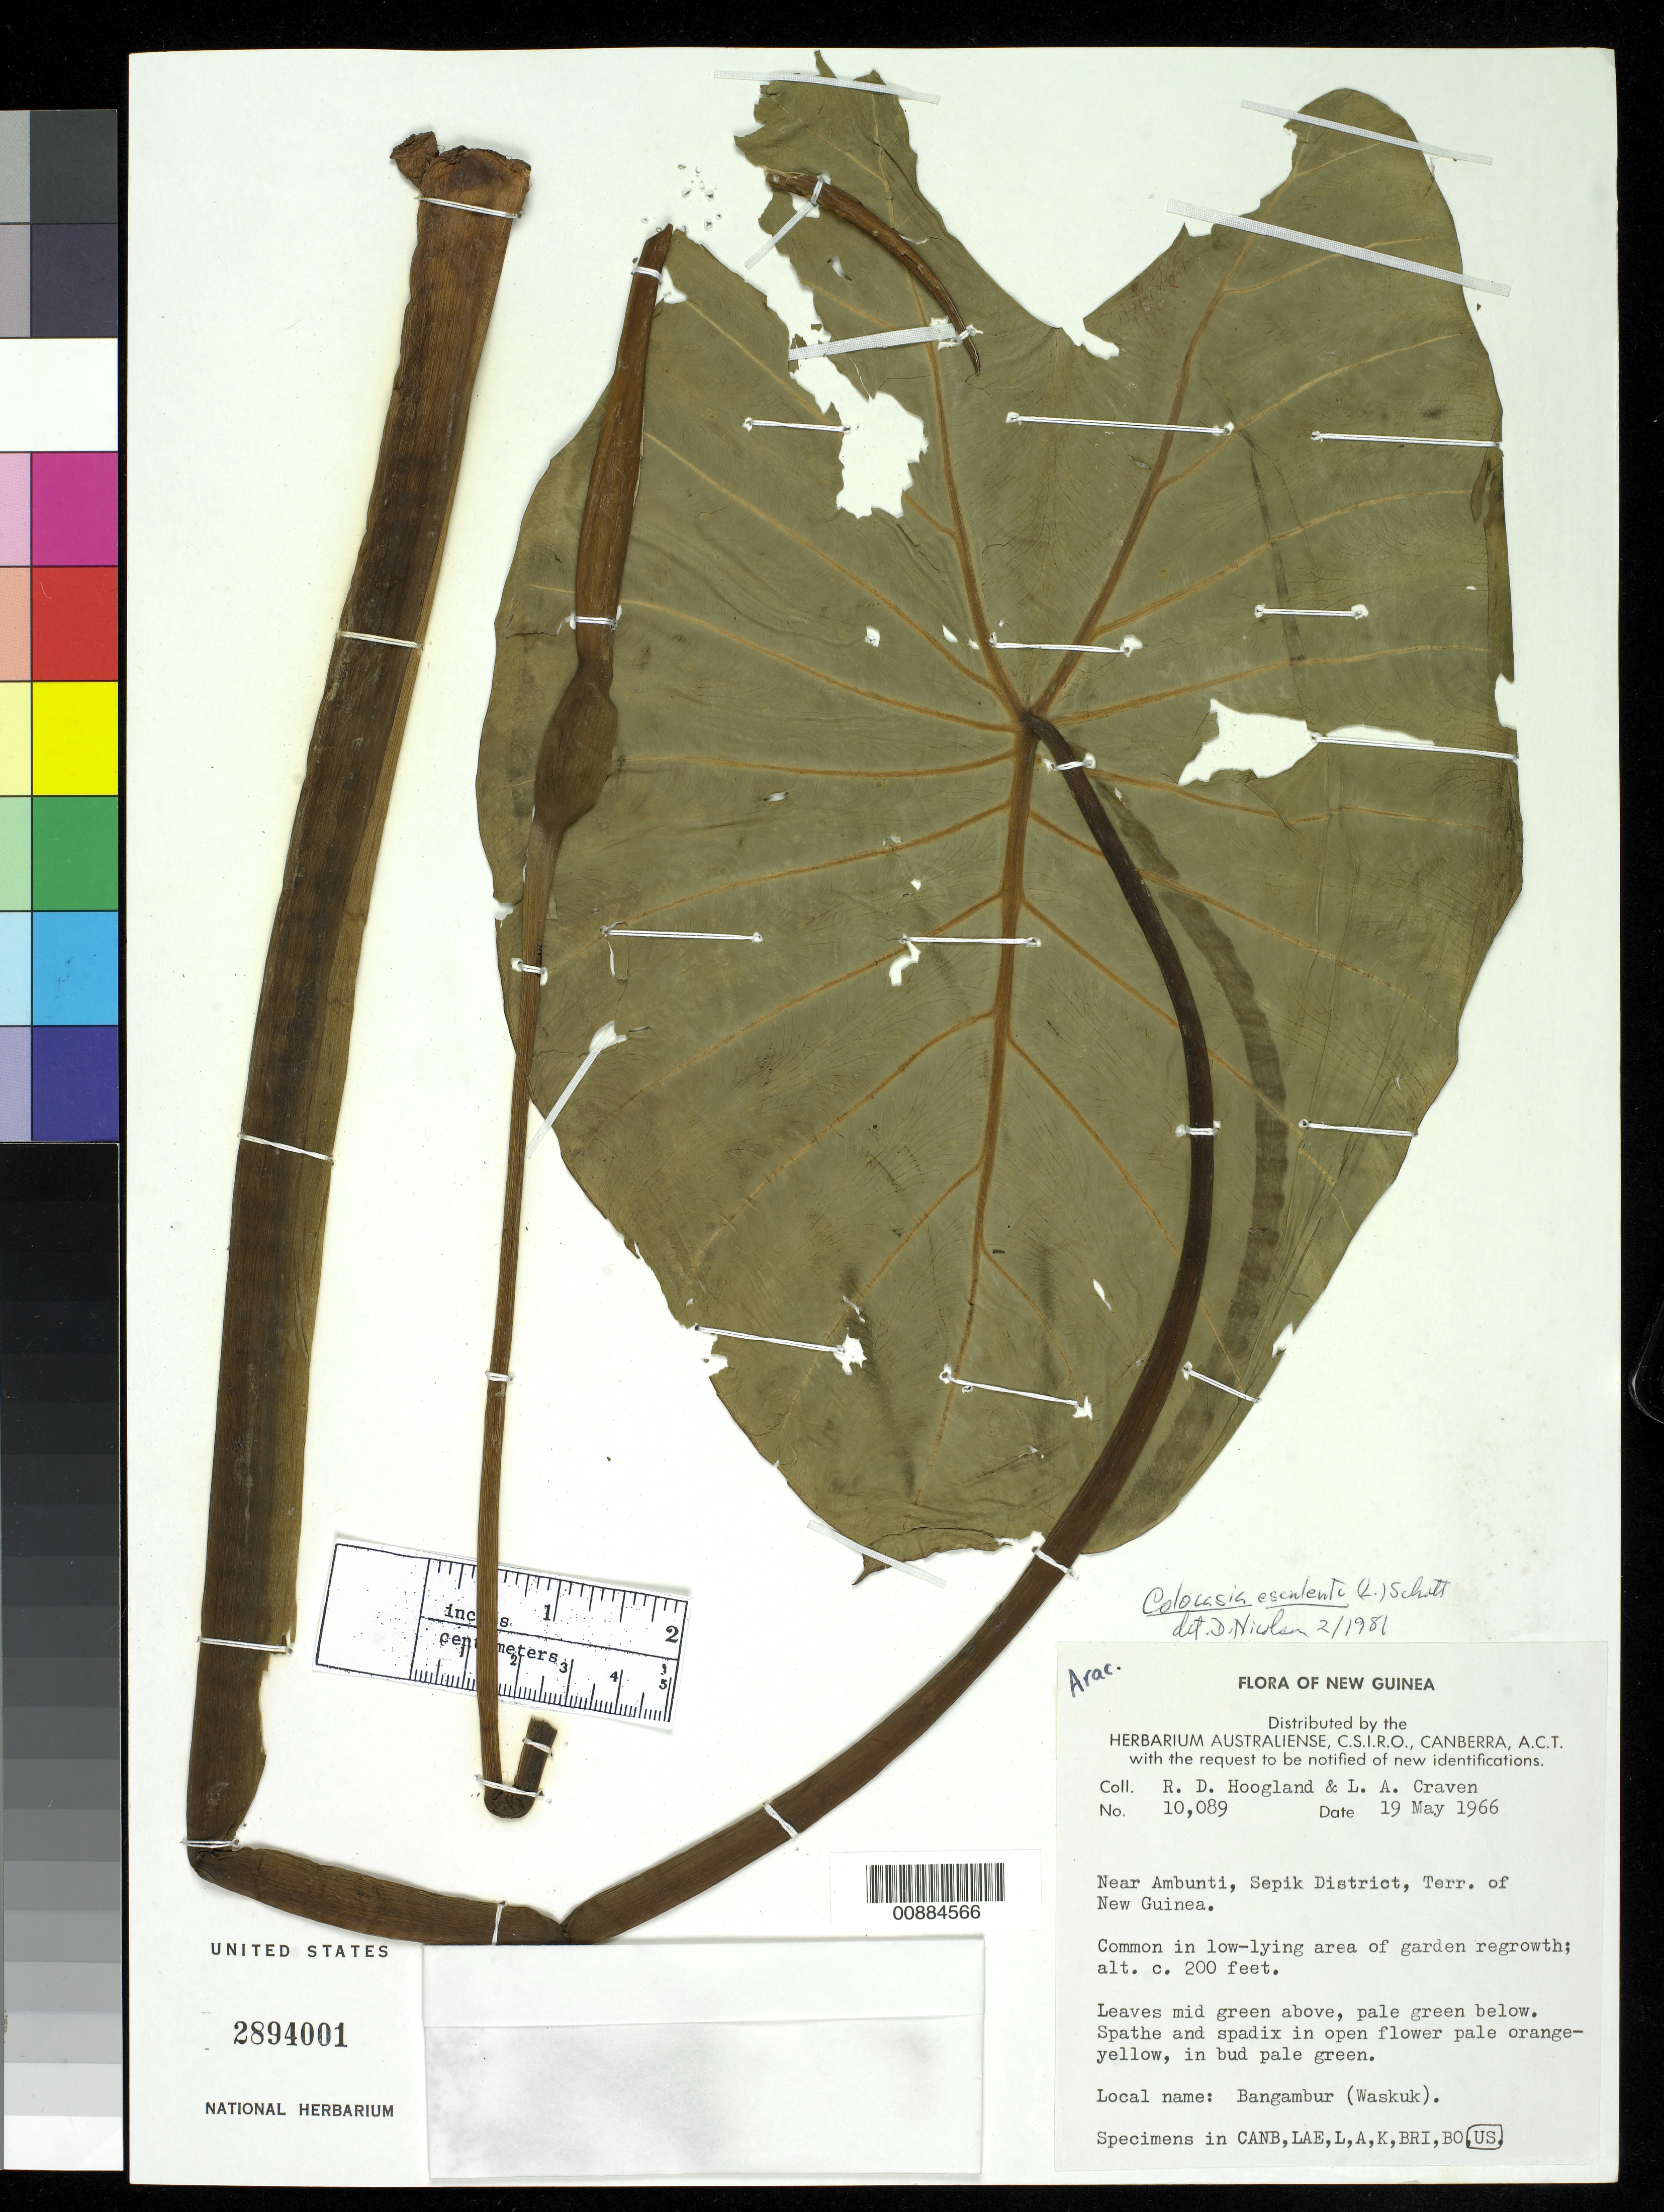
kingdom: Plantae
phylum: Tracheophyta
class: Liliopsida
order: Alismatales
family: Araceae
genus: Colocasia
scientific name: Colocasia esculenta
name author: (L.) Schott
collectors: R. D. Hoogland & L. A. Craven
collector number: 10089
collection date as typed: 19 May 1966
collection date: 1966-05-19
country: Papua New Guinea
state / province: East Sepik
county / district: Ambunti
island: New Guinea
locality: Near Ambunti, Sepik District.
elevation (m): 61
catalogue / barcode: US 2894001